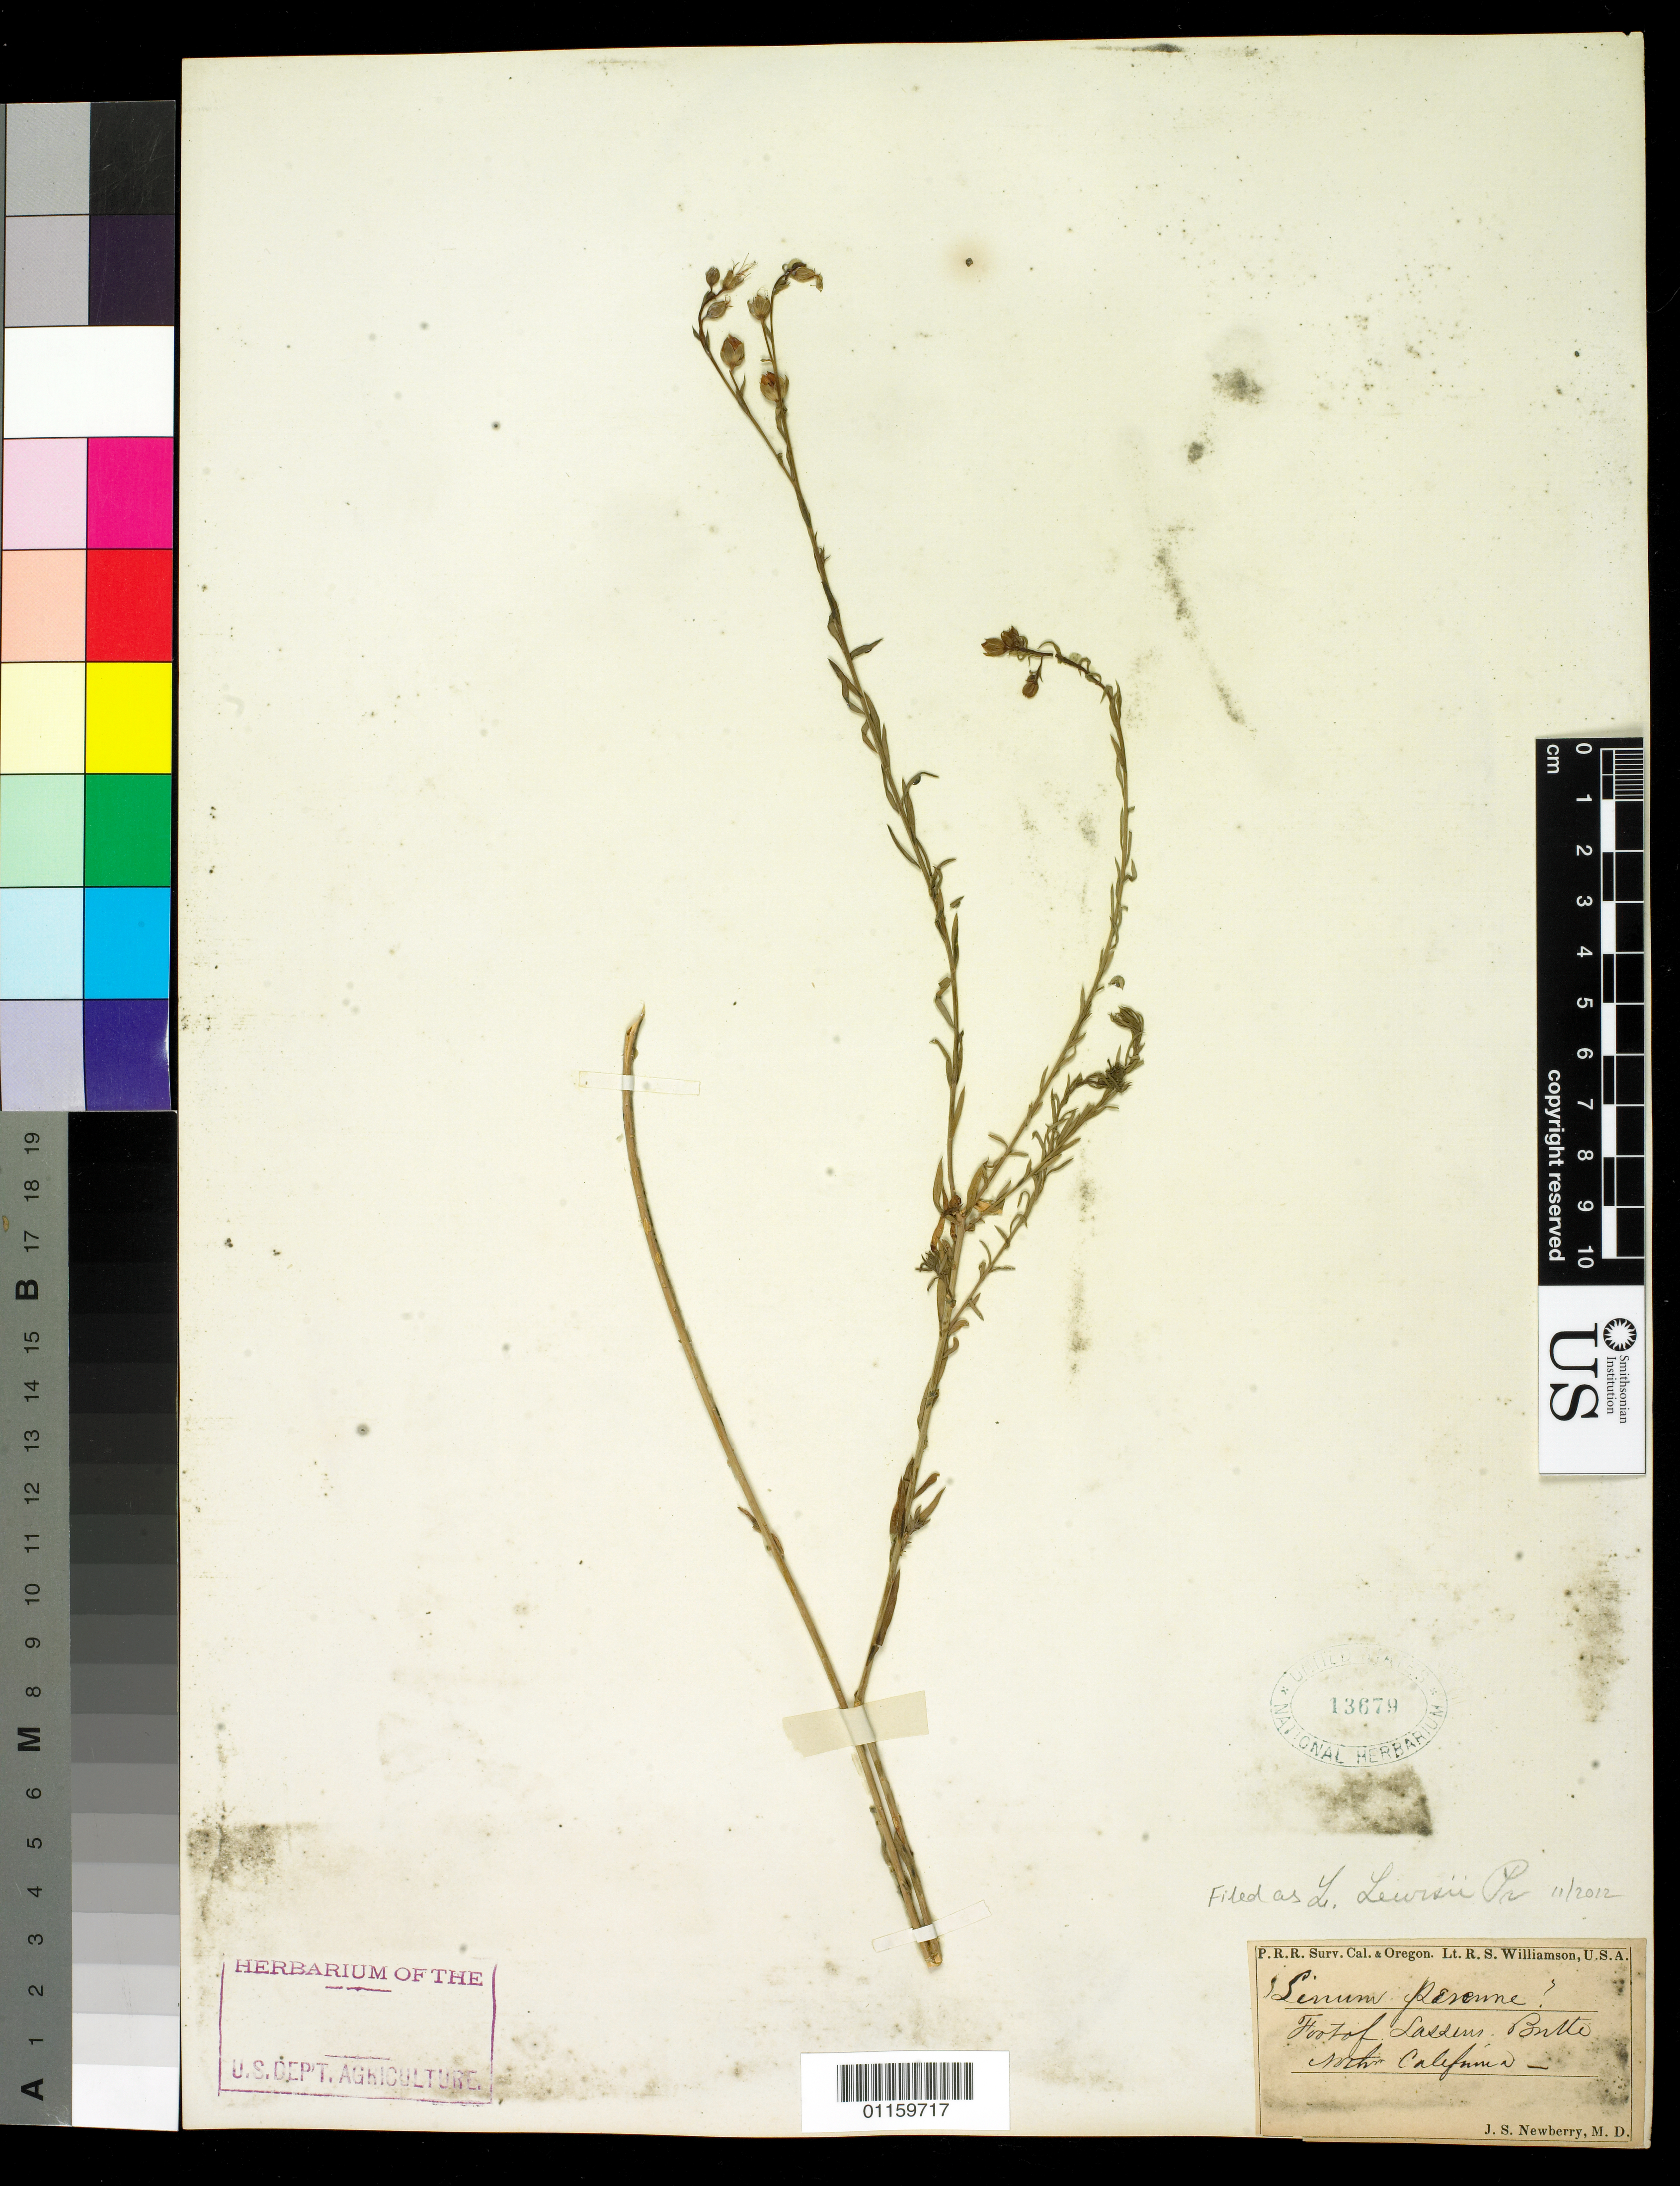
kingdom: Plantae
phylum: Tracheophyta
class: Magnoliopsida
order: Malpighiales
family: Linaceae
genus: Linum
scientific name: Linum lewisii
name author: Pursh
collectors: J. S. Newberry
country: United States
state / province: California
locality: Foot of Lassens, N. California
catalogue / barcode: US 13679